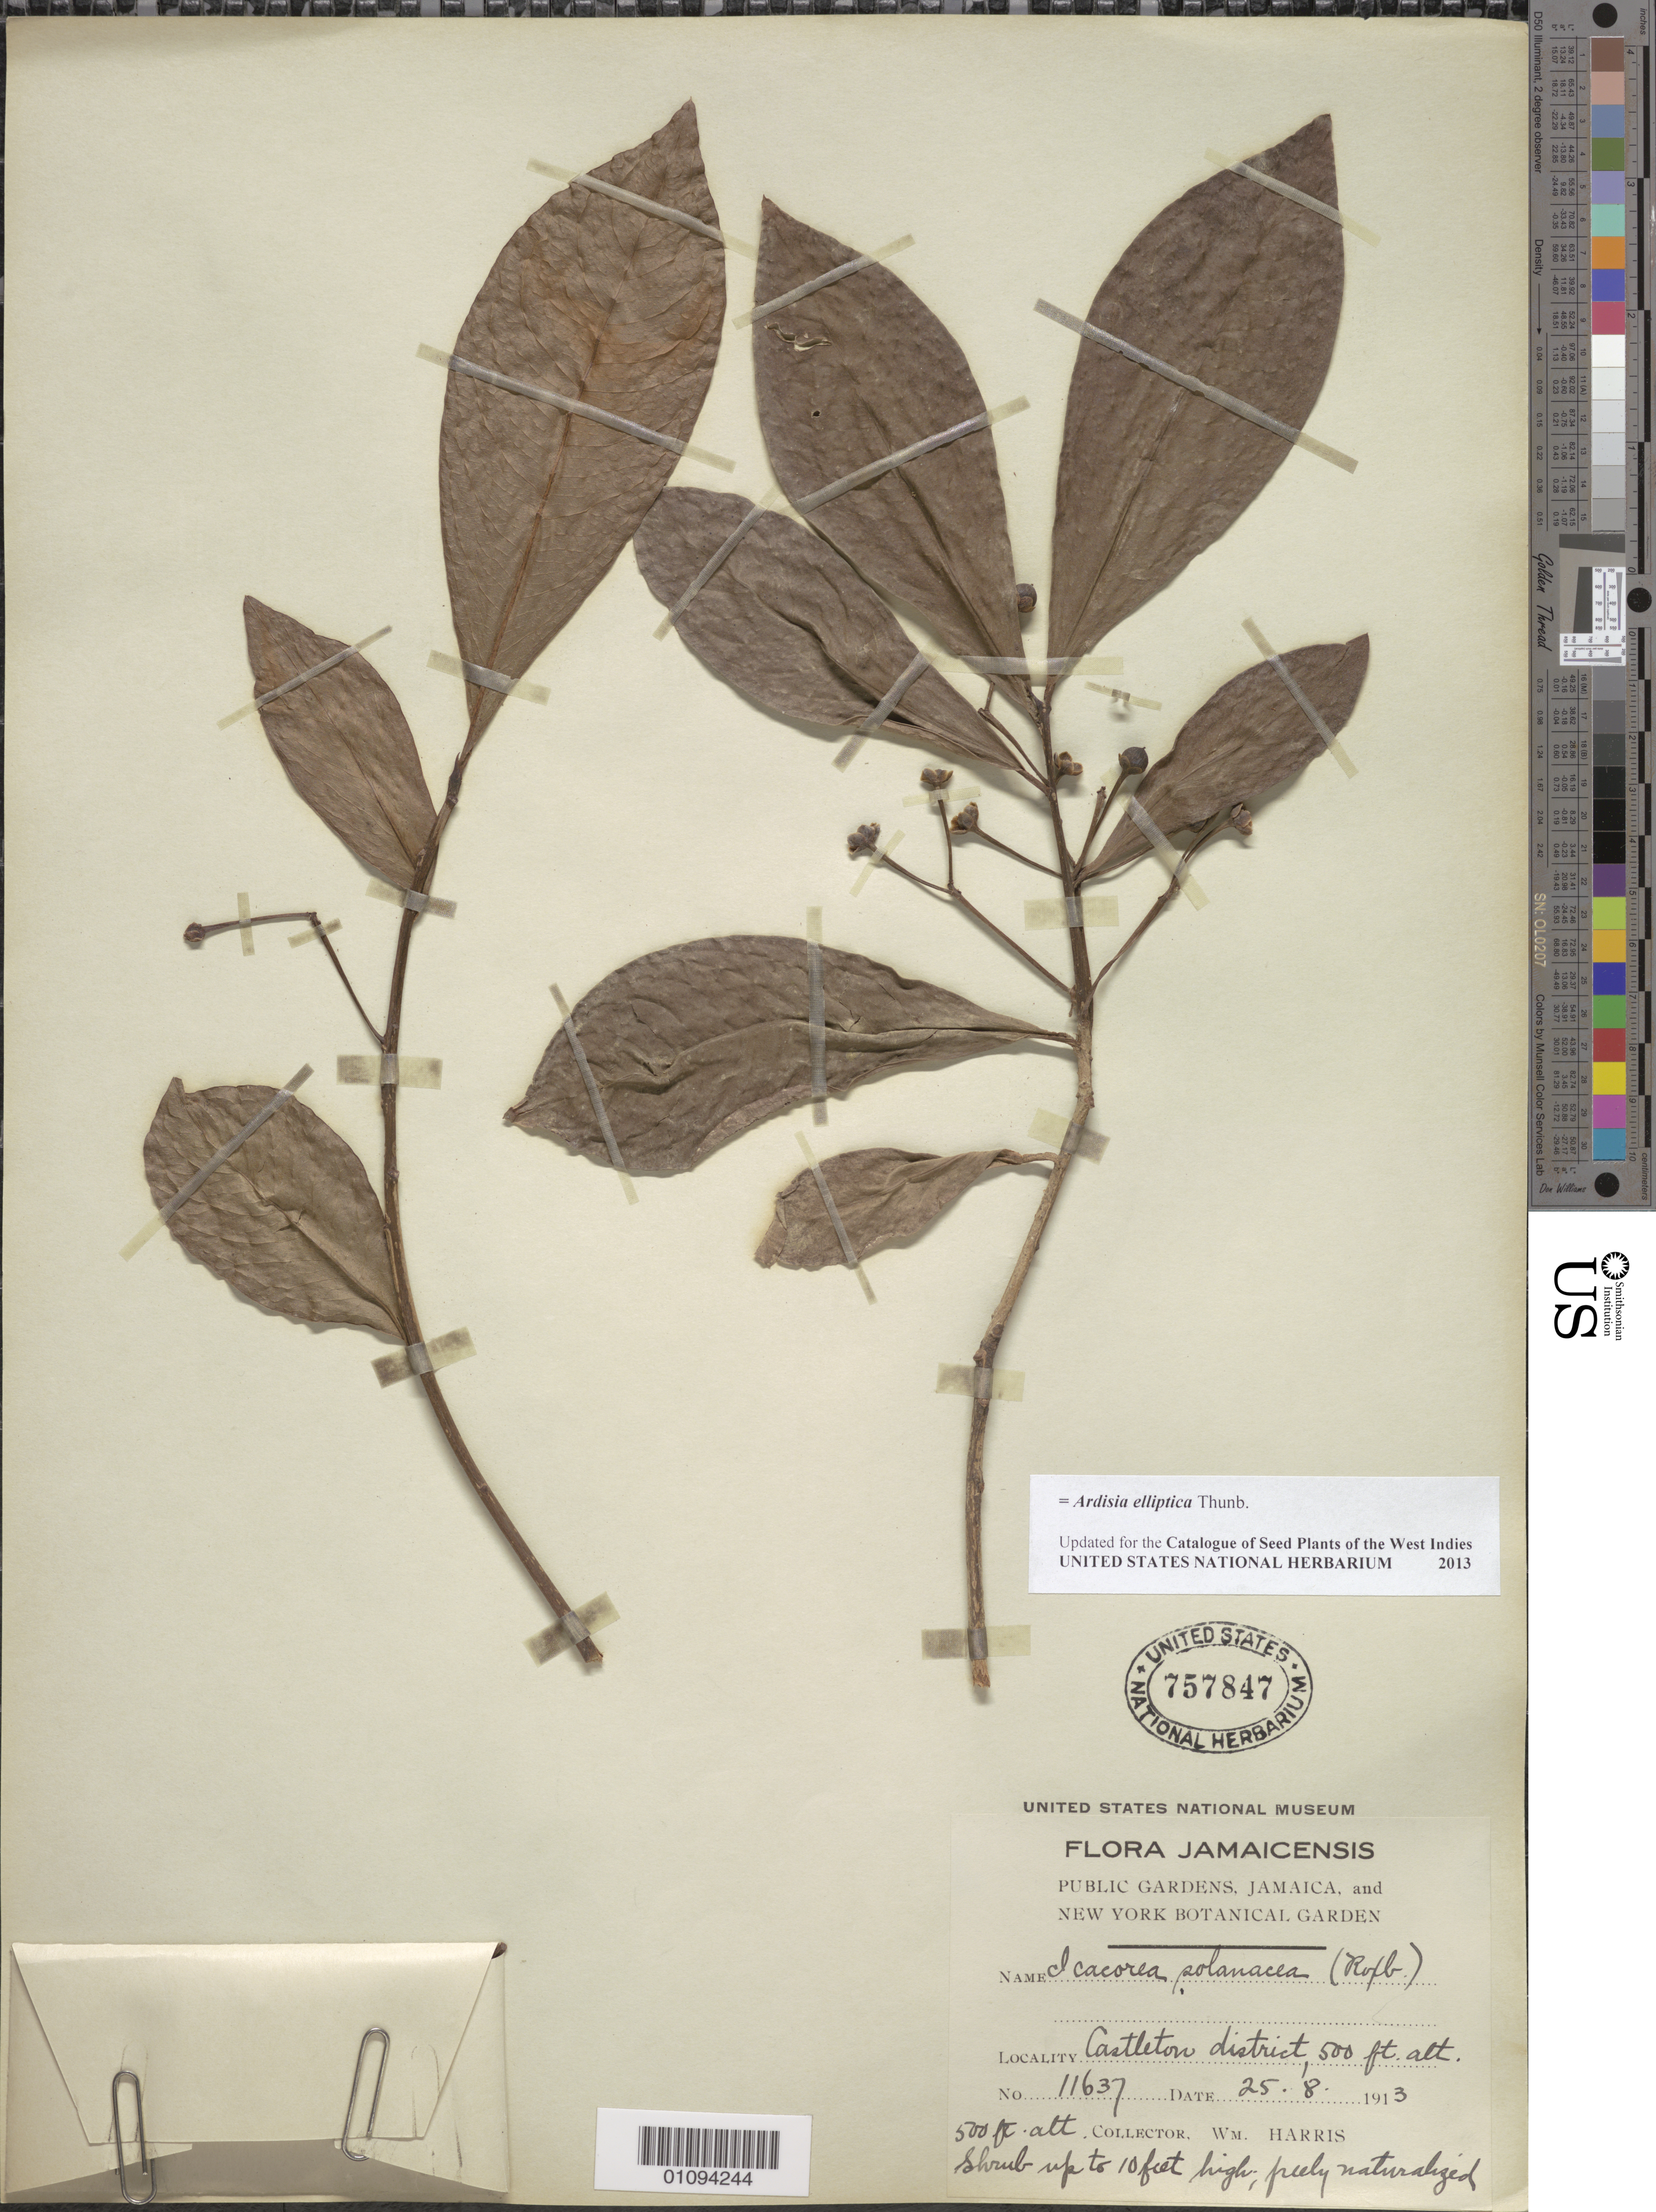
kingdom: Plantae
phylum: Tracheophyta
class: Magnoliopsida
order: Ericales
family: Primulaceae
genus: Ardisia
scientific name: Ardisia elliptica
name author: Thunb.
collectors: W. Harris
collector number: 11637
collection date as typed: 25 Aug 1913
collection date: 1913-08-25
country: Jamaica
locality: Castleton district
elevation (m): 152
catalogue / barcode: US 757847